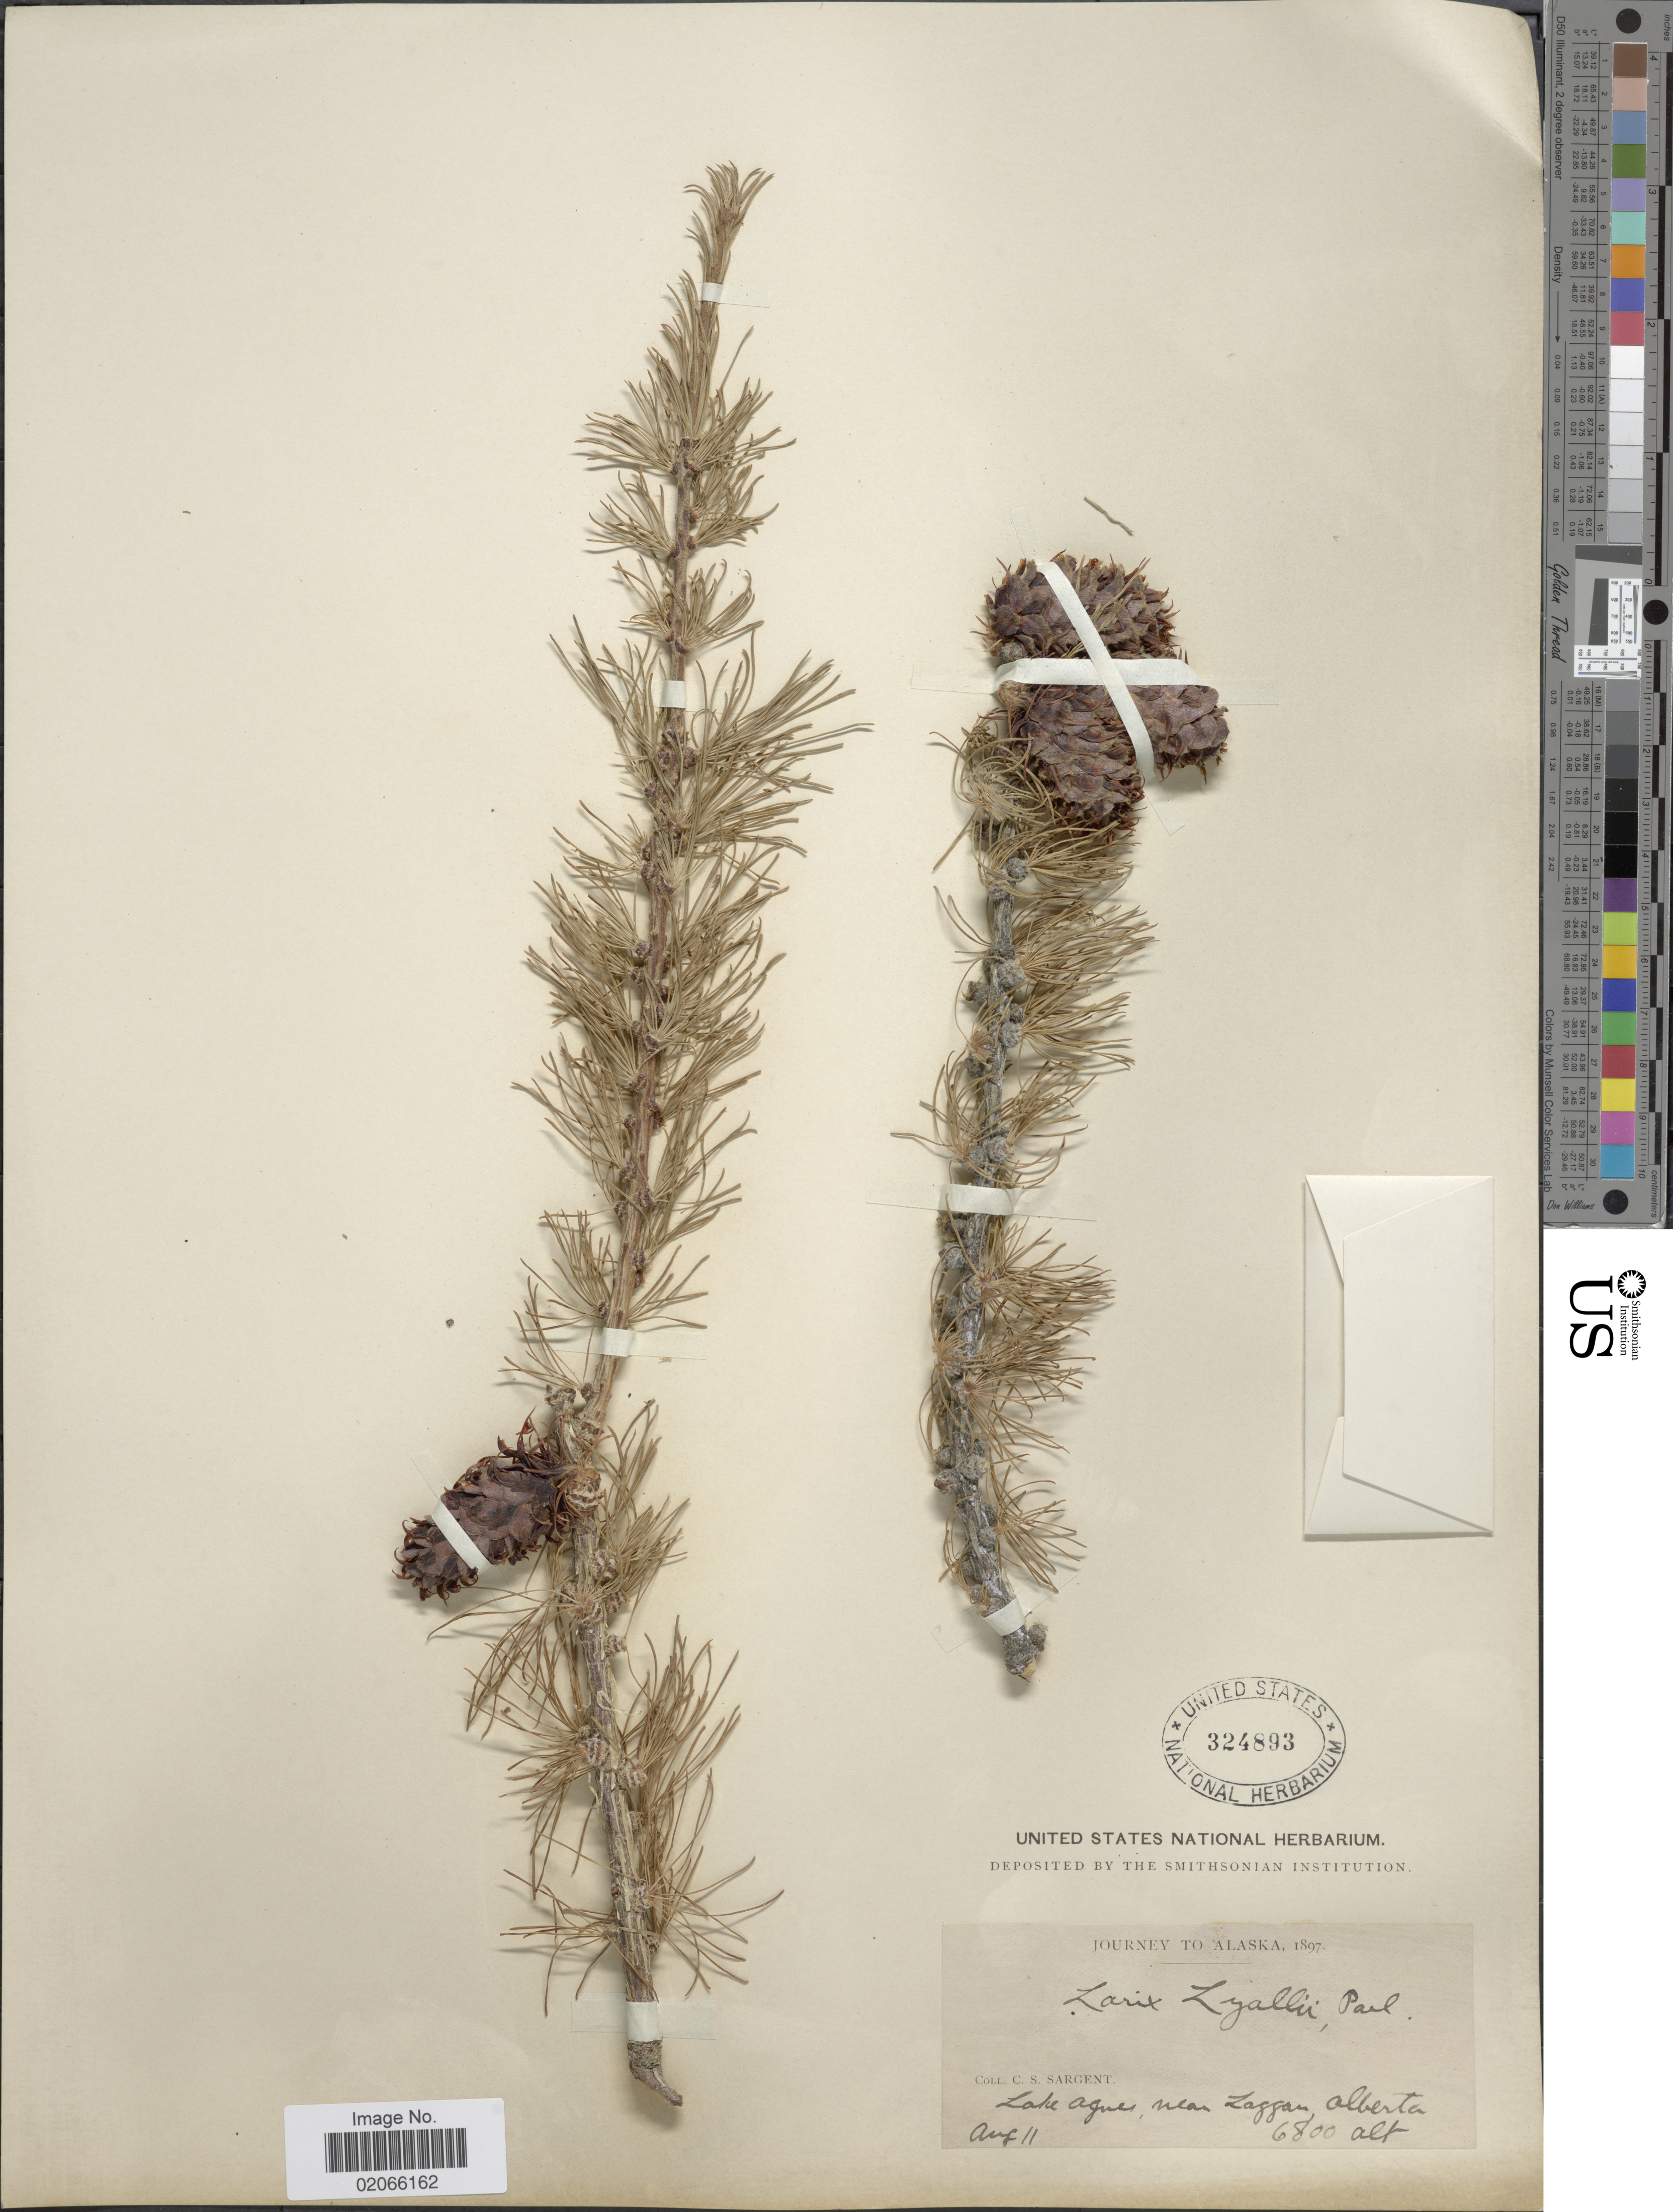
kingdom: Plantae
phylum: Tracheophyta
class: Pinopsida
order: Pinales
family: Pinaceae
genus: Larix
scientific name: Larix lyallii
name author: Parl.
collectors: C. S. Sargent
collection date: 1897-08-11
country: Canada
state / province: Alberta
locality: Lake Agnes, near Laggan, Alberta.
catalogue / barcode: US 324893